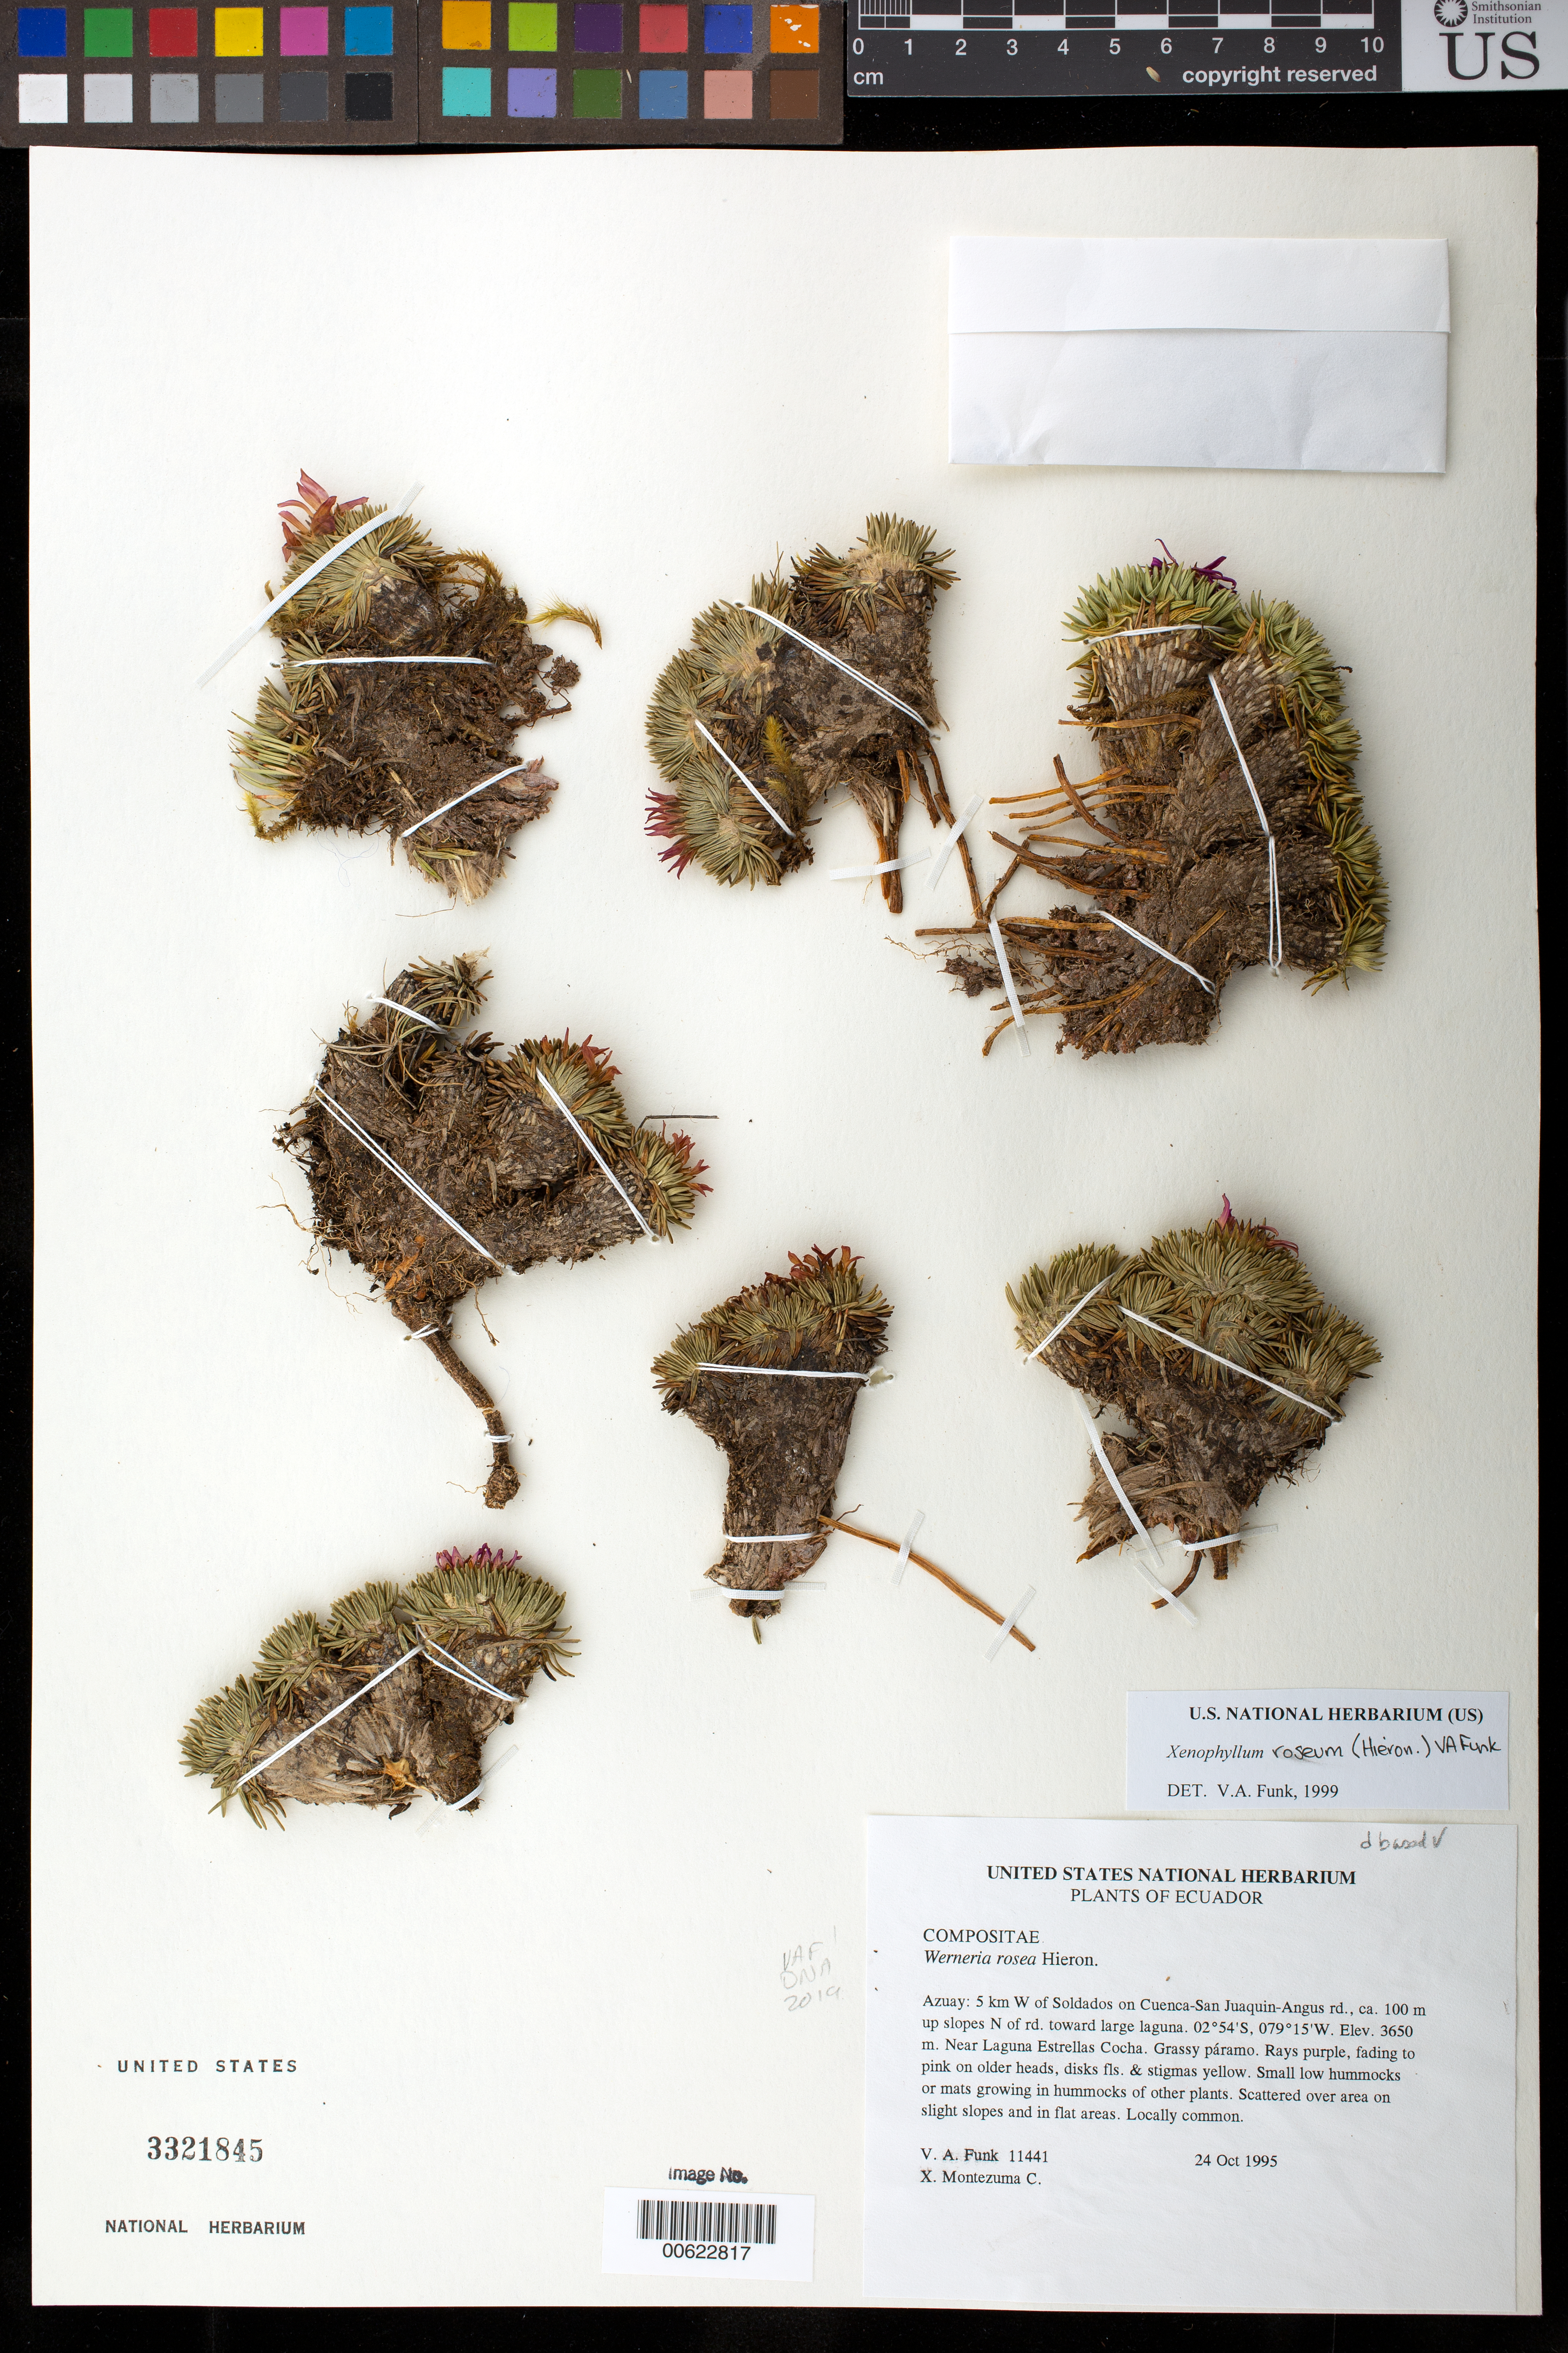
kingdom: Plantae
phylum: Tracheophyta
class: Magnoliopsida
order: Asterales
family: Asteraceae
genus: Xenophyllum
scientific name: Xenophyllum roseum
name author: (Hieron.) V.A. Funk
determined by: Funk, Vicki A., (BOT), Smithsonian Institution - National Museum of Natural History (UNITED STATES)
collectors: V. Funk & X. Montezuma C.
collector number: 11441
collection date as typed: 24 October 1995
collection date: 1995-10-24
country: Ecuador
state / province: Azuay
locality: Soldados, 5 km W of, on Cuenca-San Juaquin-Angus rd., ca. 100 m up slopes N of rd. toward large laguna. Near Laguna Estrellas Cocha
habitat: Grassy paramo. Scattered over area on slight slopes and in flat areas. Locally common.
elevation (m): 3650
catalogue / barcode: US 3321845